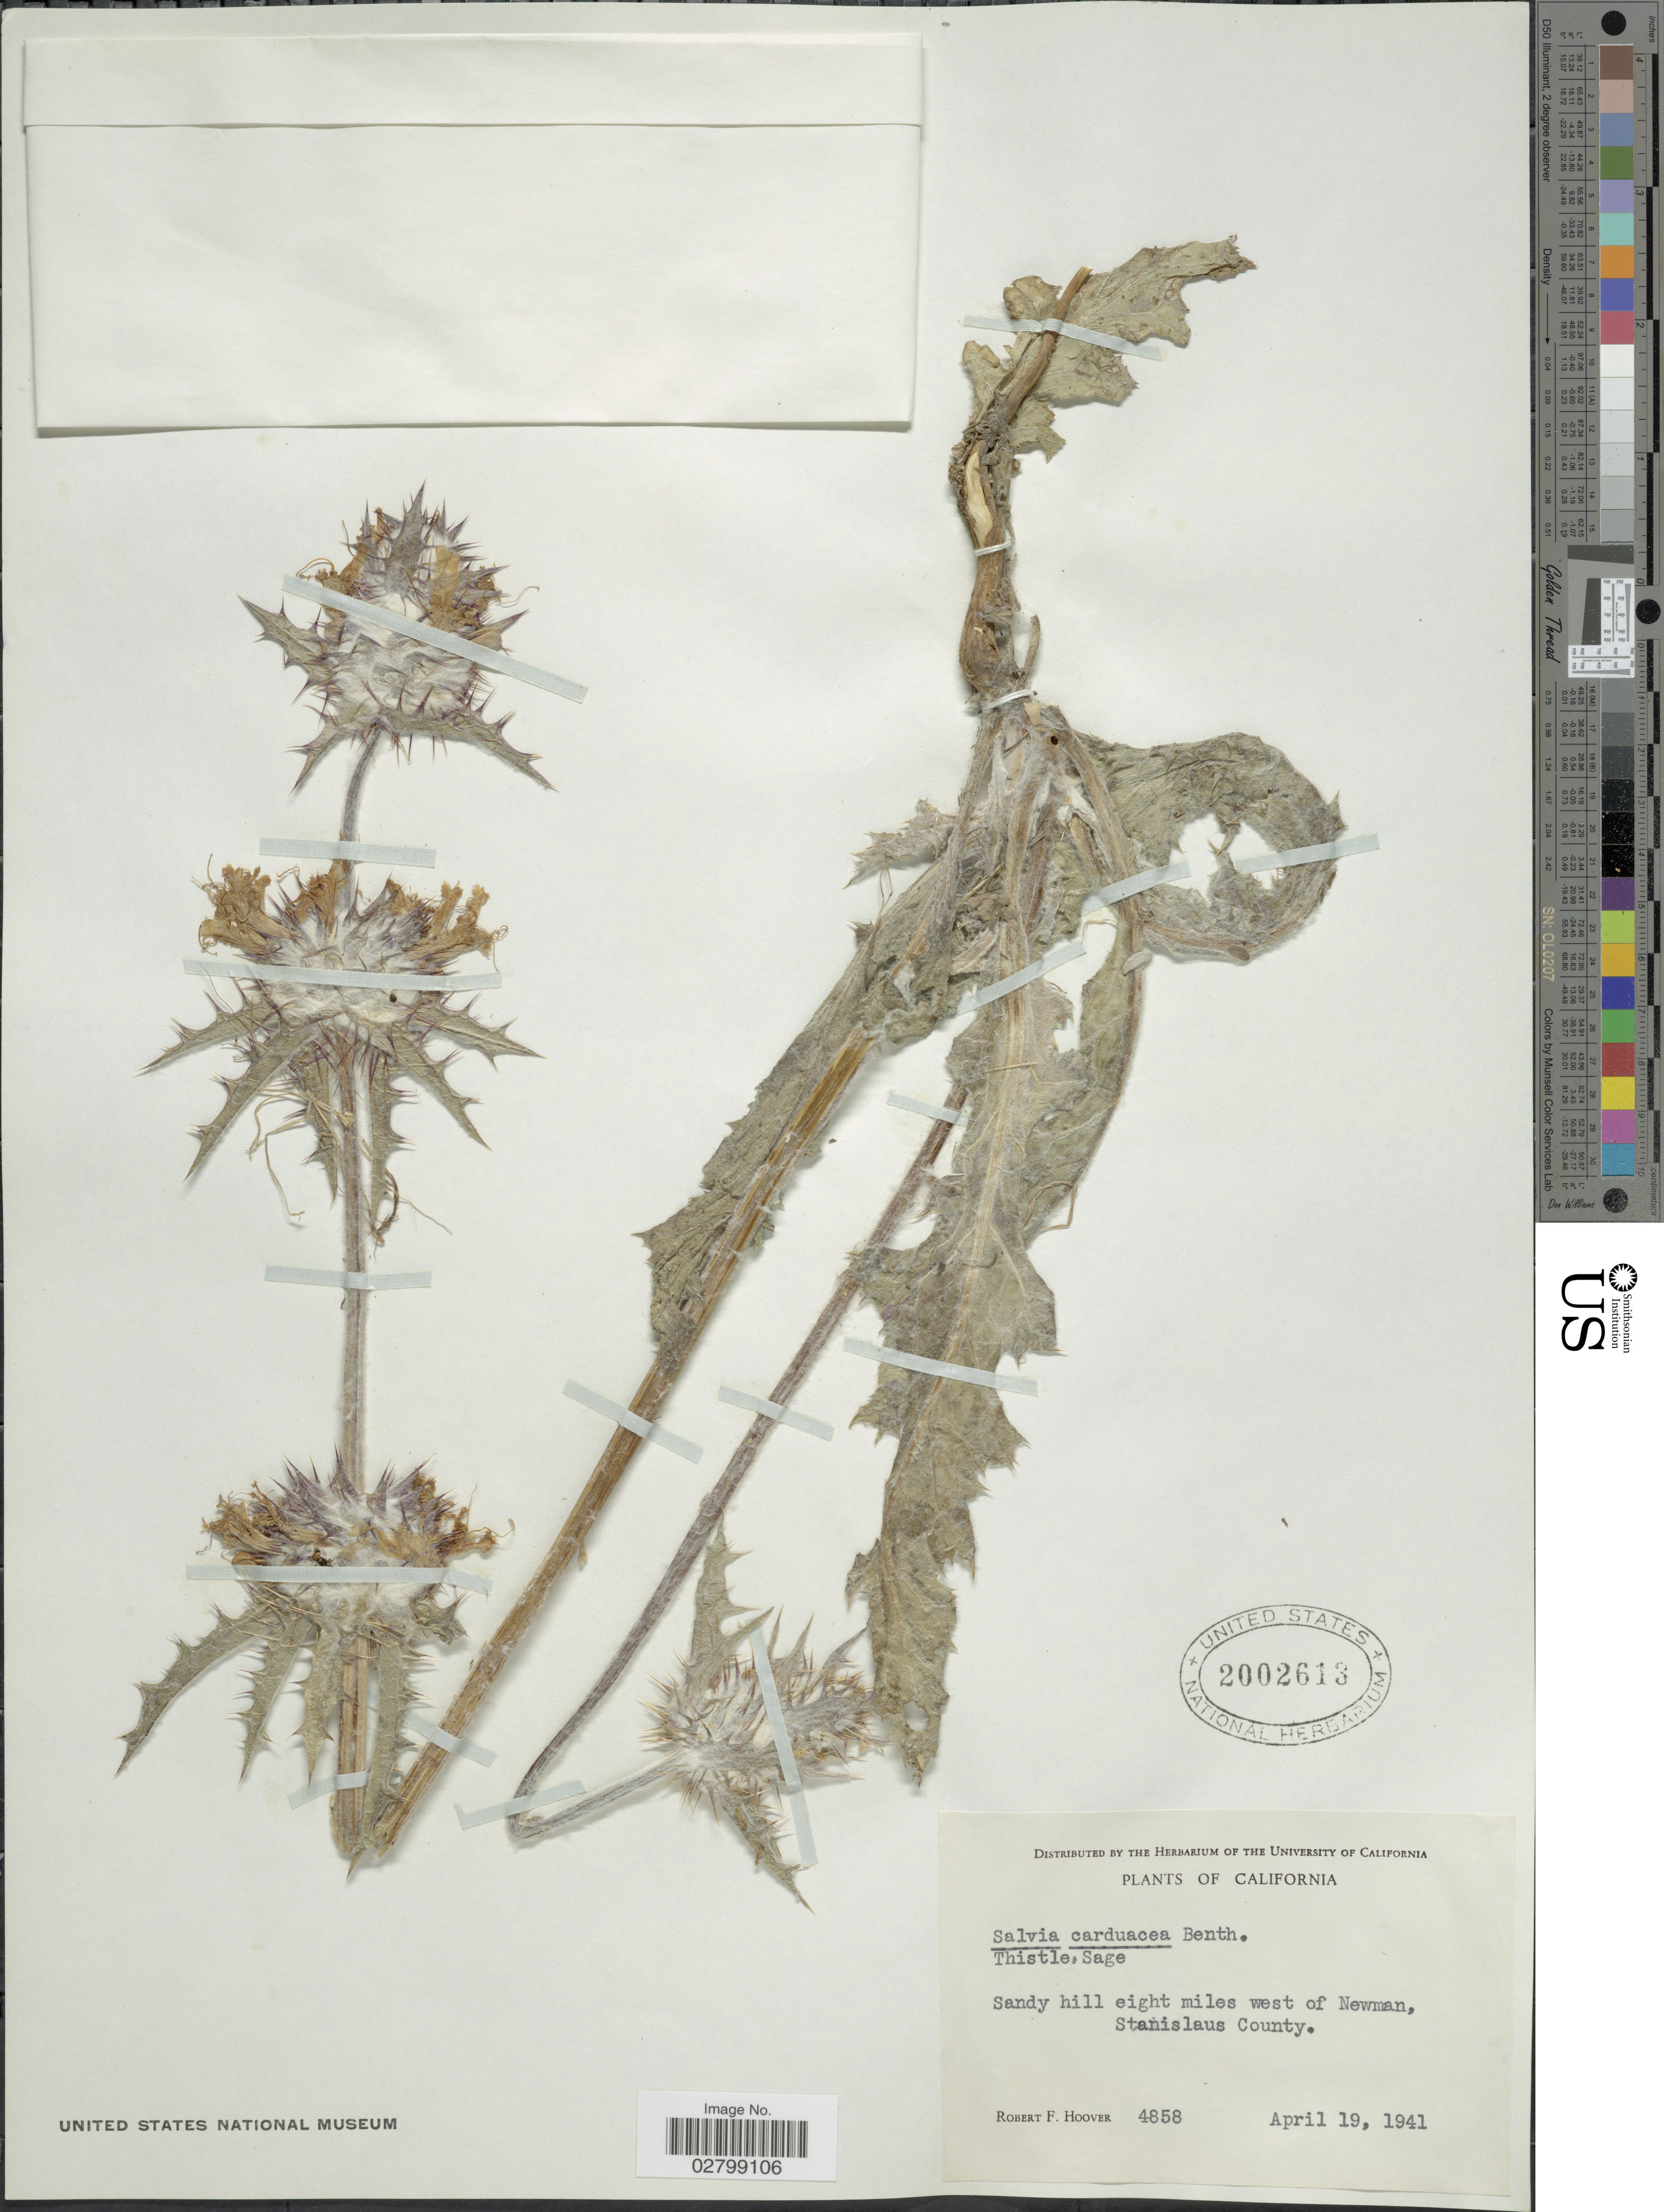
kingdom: Plantae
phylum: Tracheophyta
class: Magnoliopsida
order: Lamiales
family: Lamiaceae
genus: Salvia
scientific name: Salvia carduacea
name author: Benth.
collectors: R. F. Hoover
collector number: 4858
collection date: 1941-04-19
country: United States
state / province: California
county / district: Stanislaus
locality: Sandy hill eight miles west of Newman, Stanislaus County.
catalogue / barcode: US 2002613